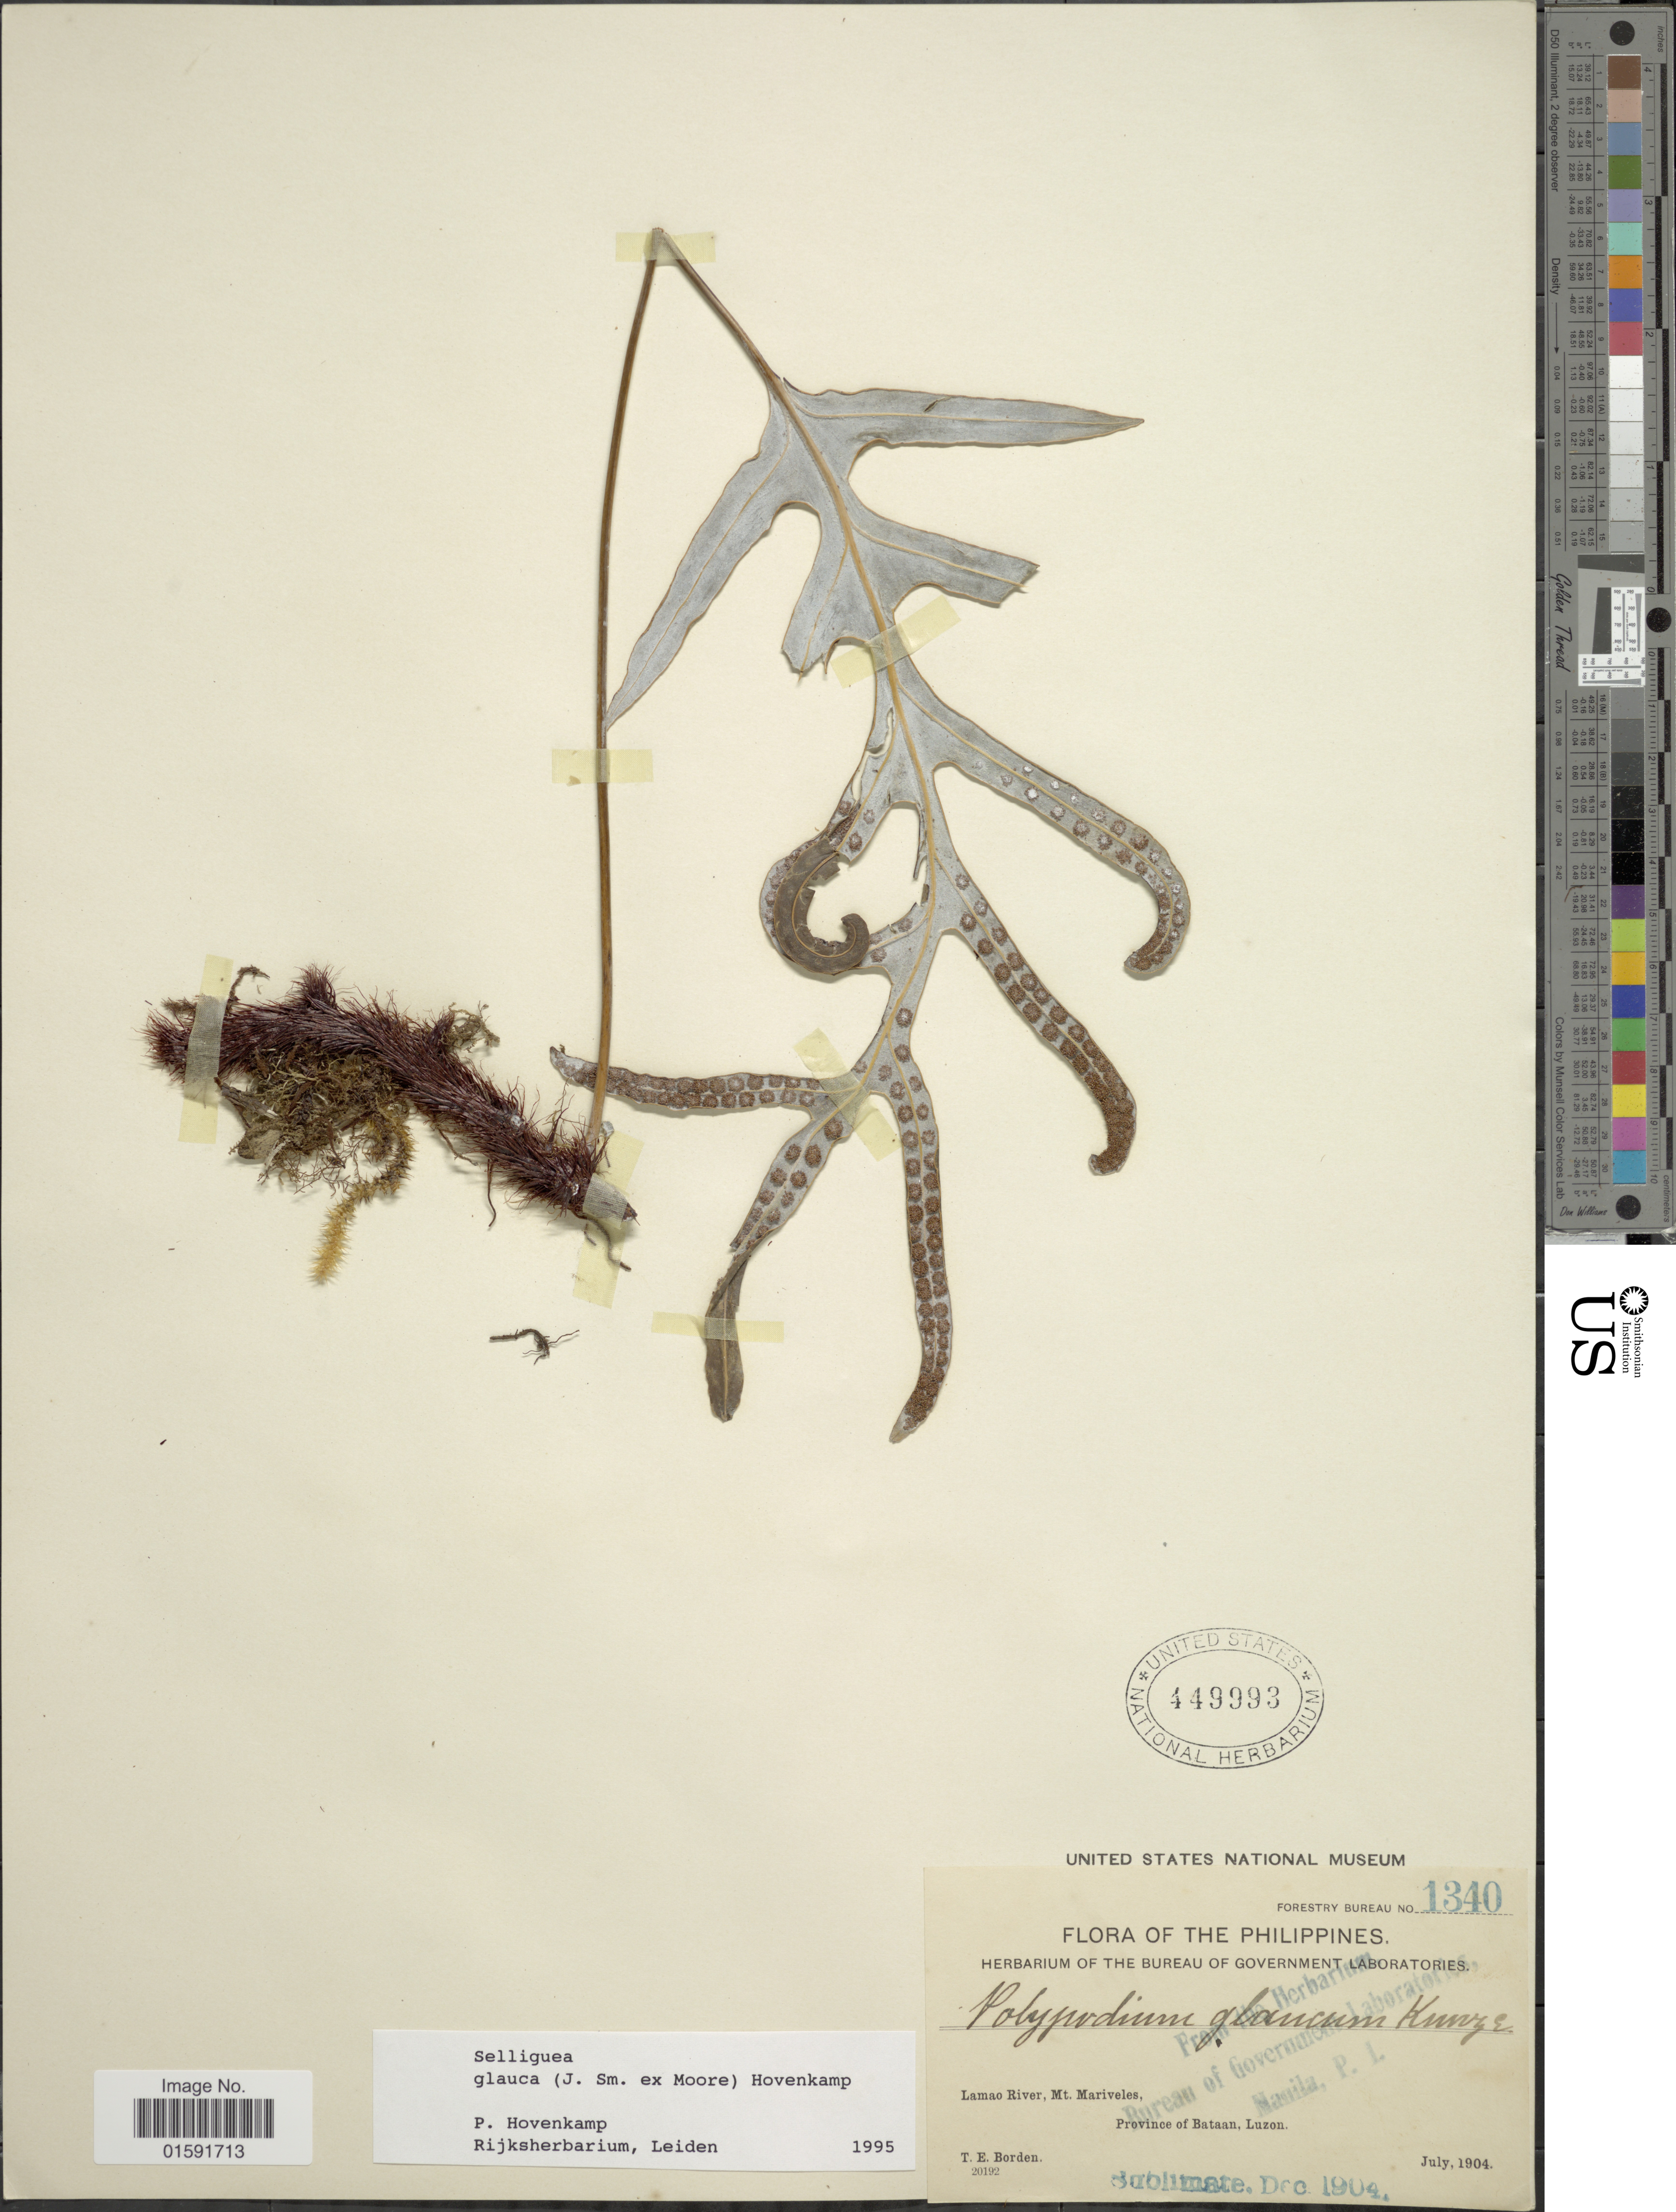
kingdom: Plantae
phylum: Tracheophyta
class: Polypodiopsida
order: Polypodiales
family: Polypodiaceae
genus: Selliguea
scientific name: Selliguea glauca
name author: (J. Sm. ex Brack.) Hovenkamp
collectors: T. E. Borden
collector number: Forestry Bureau 1340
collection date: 1904-07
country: Philippines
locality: Lamao River, Mt. Mariveles, Province of Bataan, Luzon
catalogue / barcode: US 449993